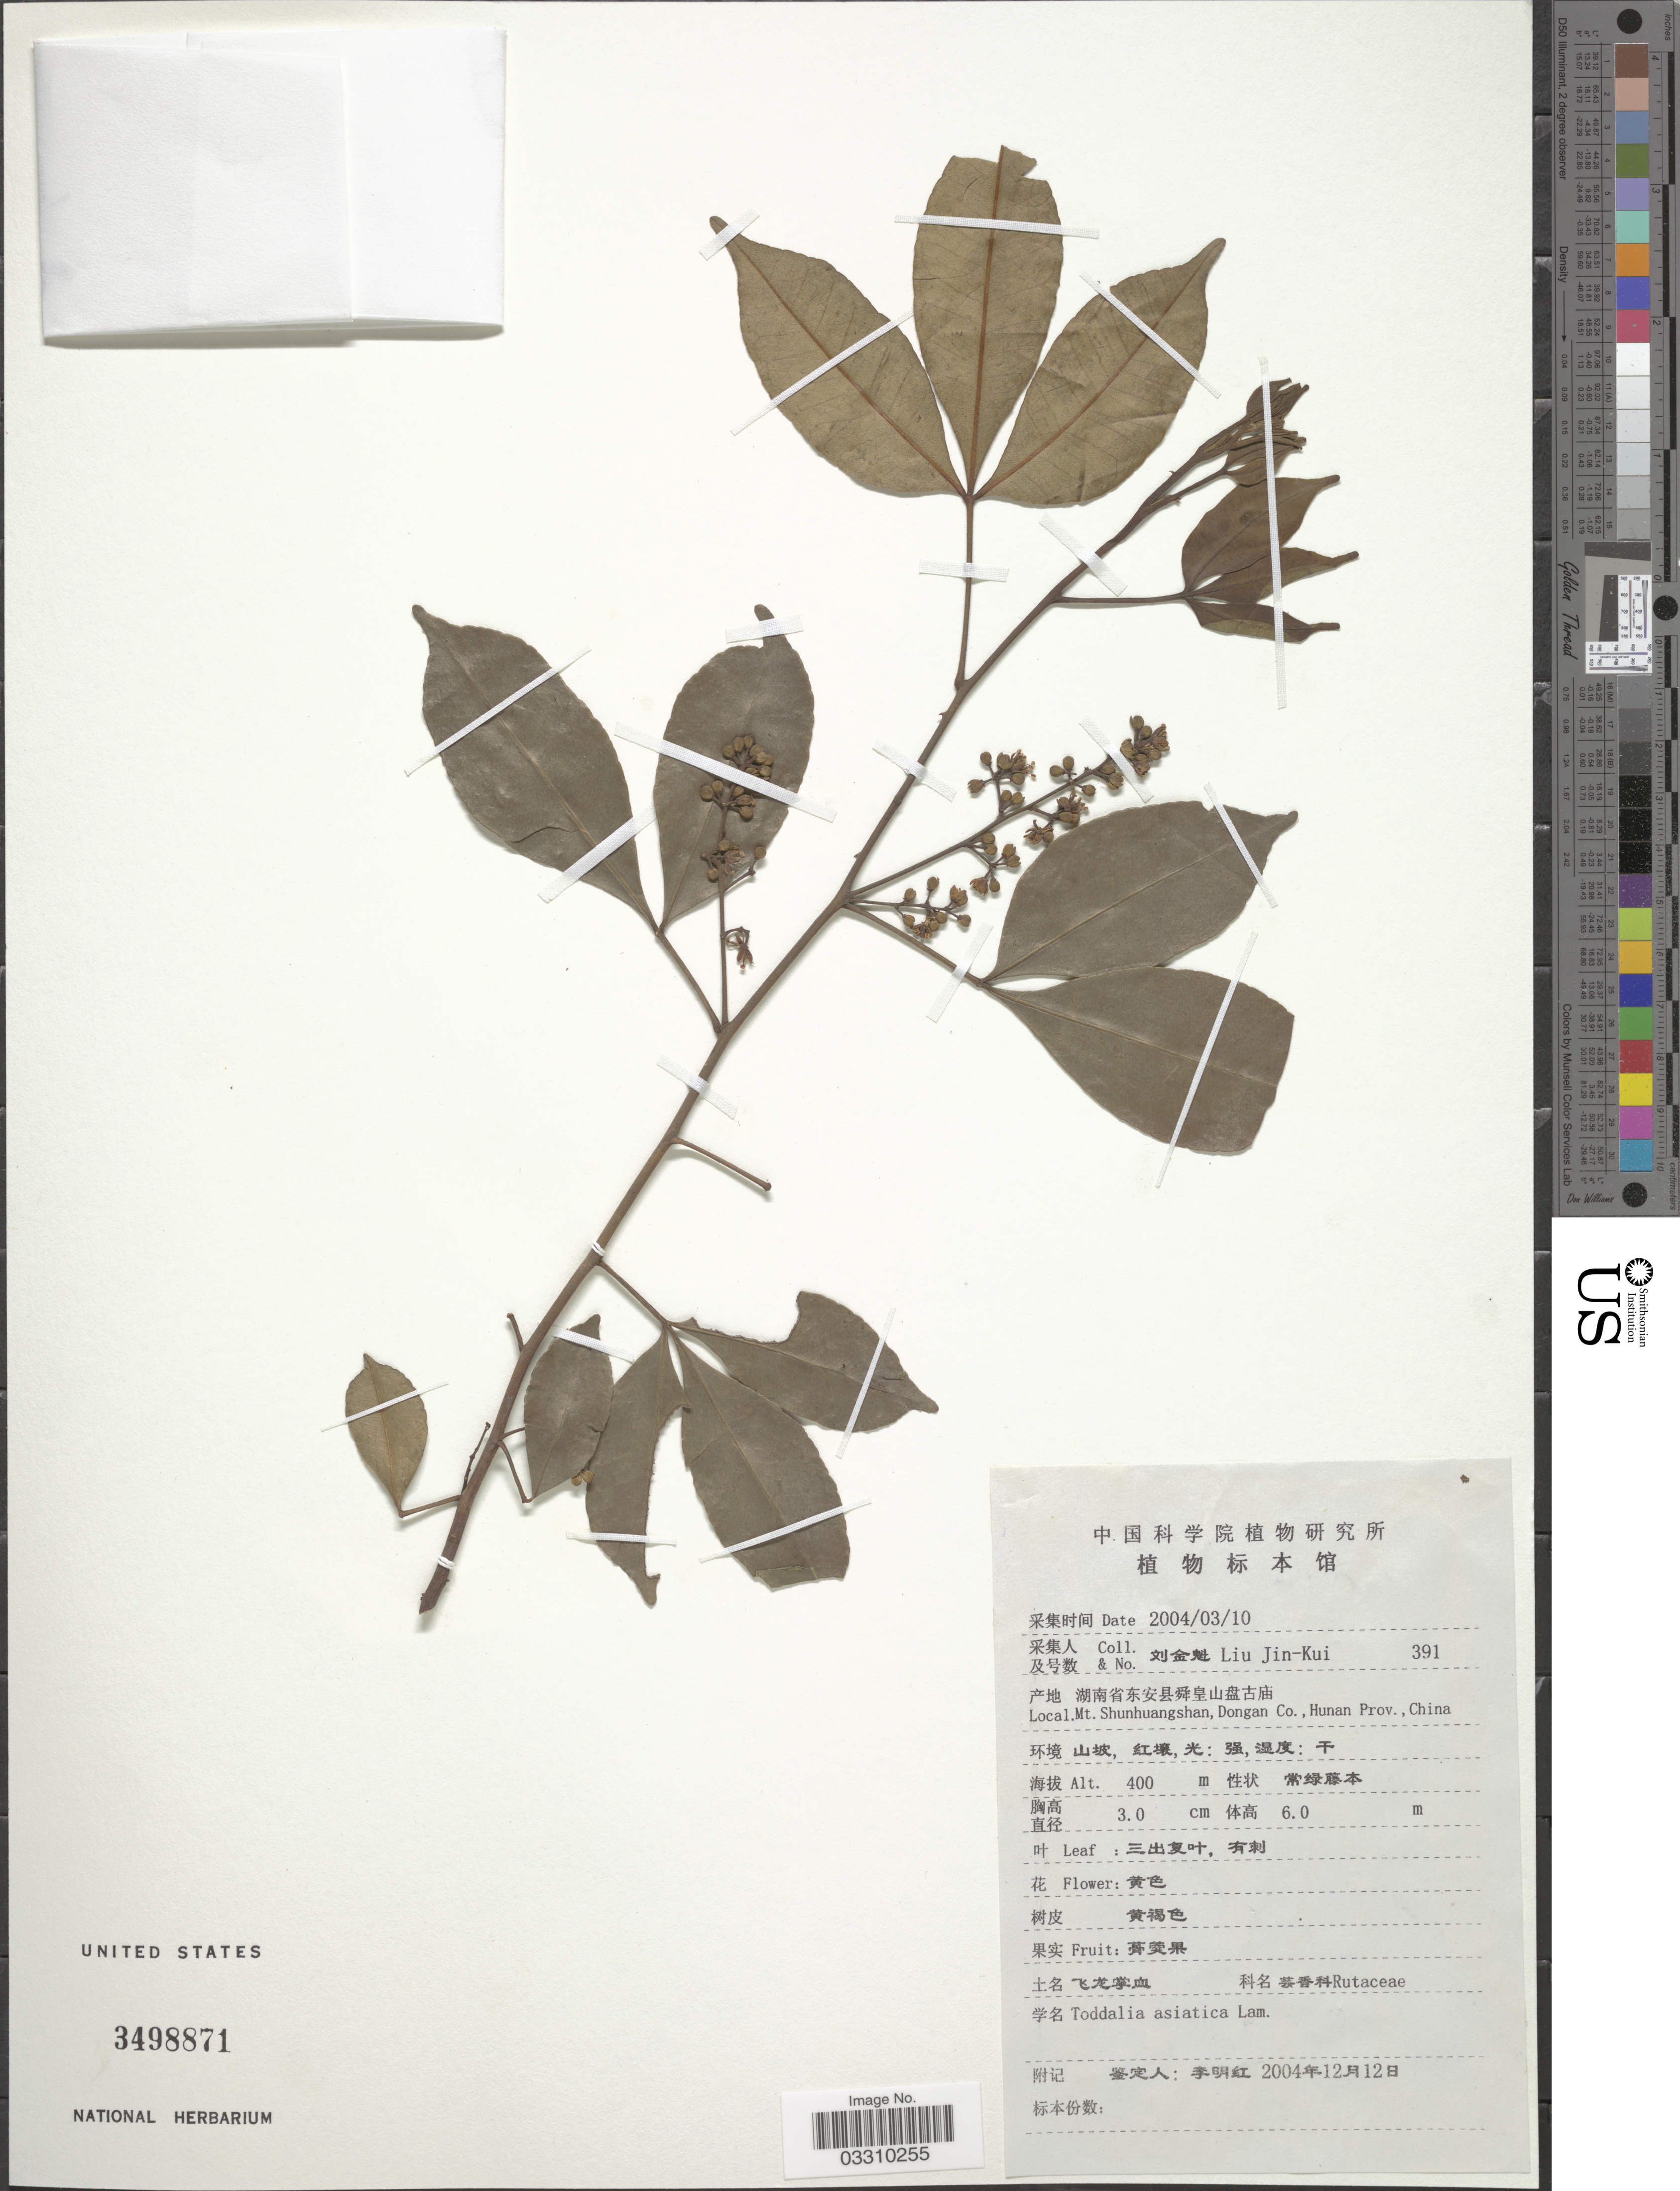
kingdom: Plantae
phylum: Tracheophyta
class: Magnoliopsida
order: Sapindales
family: Rutaceae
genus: Zanthoxylum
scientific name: Zanthoxylum asiaticum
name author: (L.) Appelhans et al.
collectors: Liu Jin-Kui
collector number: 391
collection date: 2004-03-10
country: China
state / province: Hunan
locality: Mt. Shunhuangshan, Dongan Co.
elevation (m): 400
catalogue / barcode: US 3498871